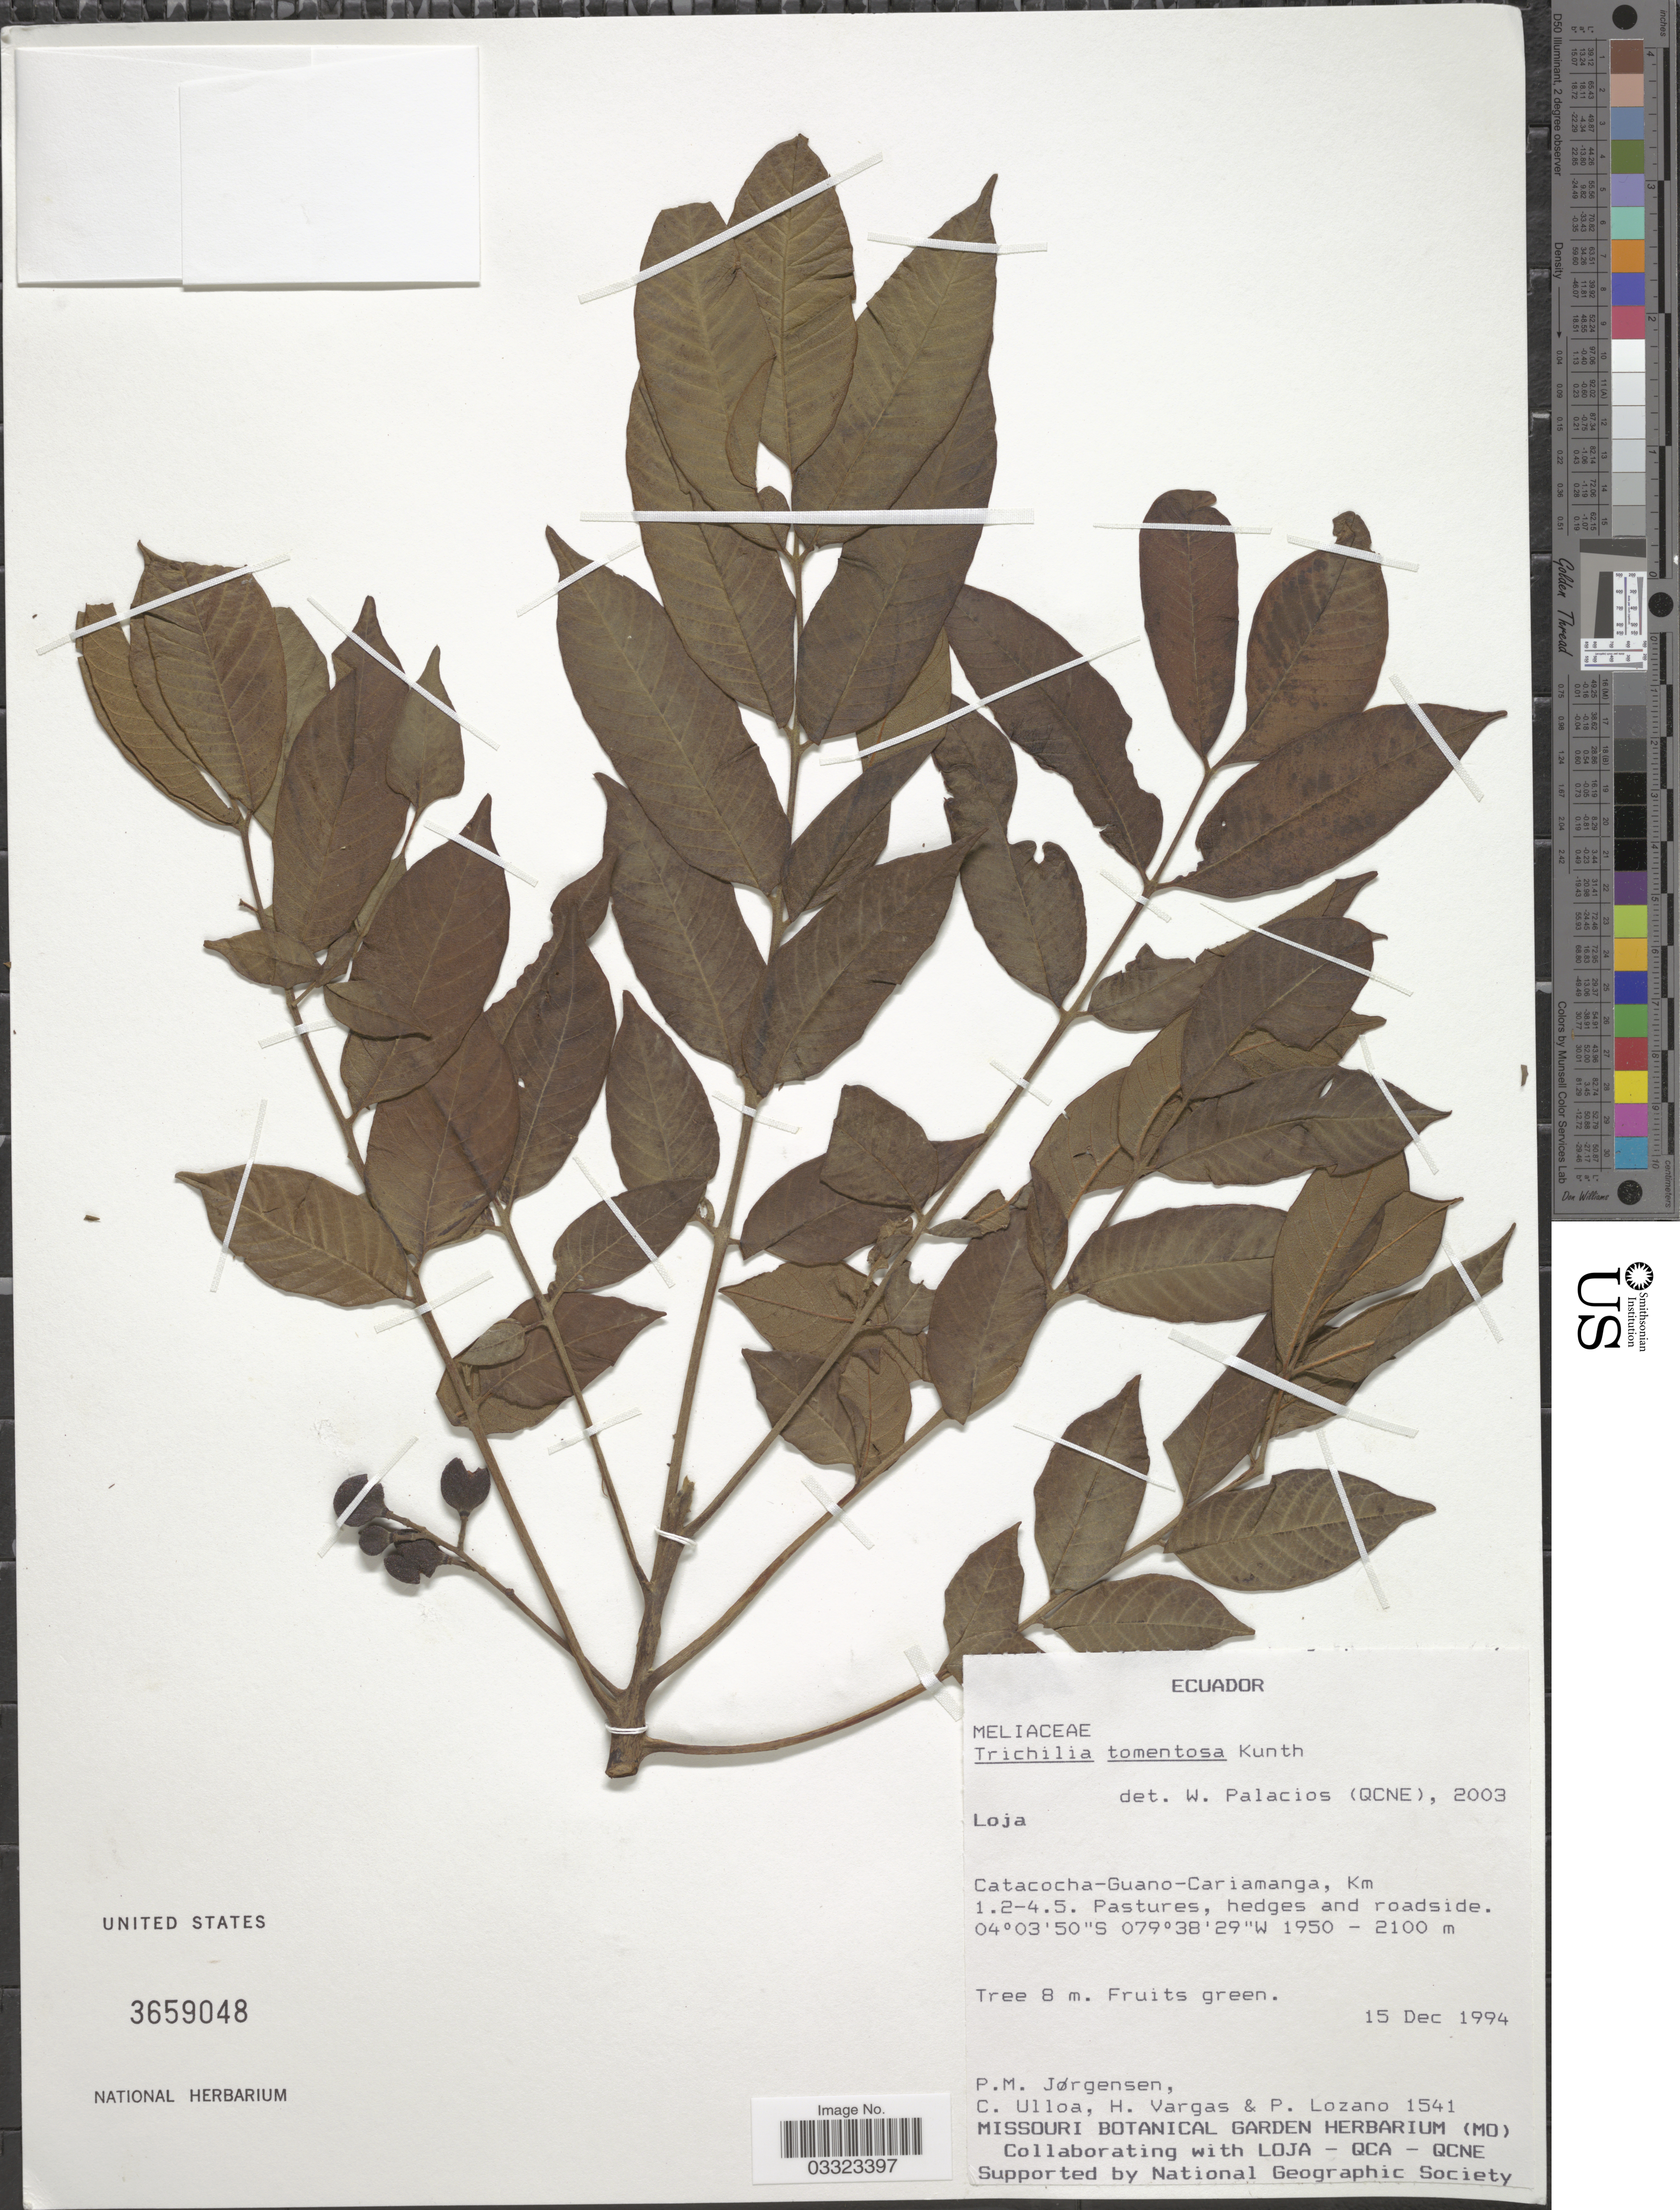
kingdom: Plantae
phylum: Tracheophyta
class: Magnoliopsida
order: Sapindales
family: Meliaceae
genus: Trichilia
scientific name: Trichilia tomentosa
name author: Kunth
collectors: P. Jørgensen, C. Ulloa, H. Vargas & P. Lozano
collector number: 1541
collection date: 1994-12-15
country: Ecuador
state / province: Loja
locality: Catacocha-Guano-Cariamanga, Km 1.2-4.5.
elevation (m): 1950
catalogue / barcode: US 3659048